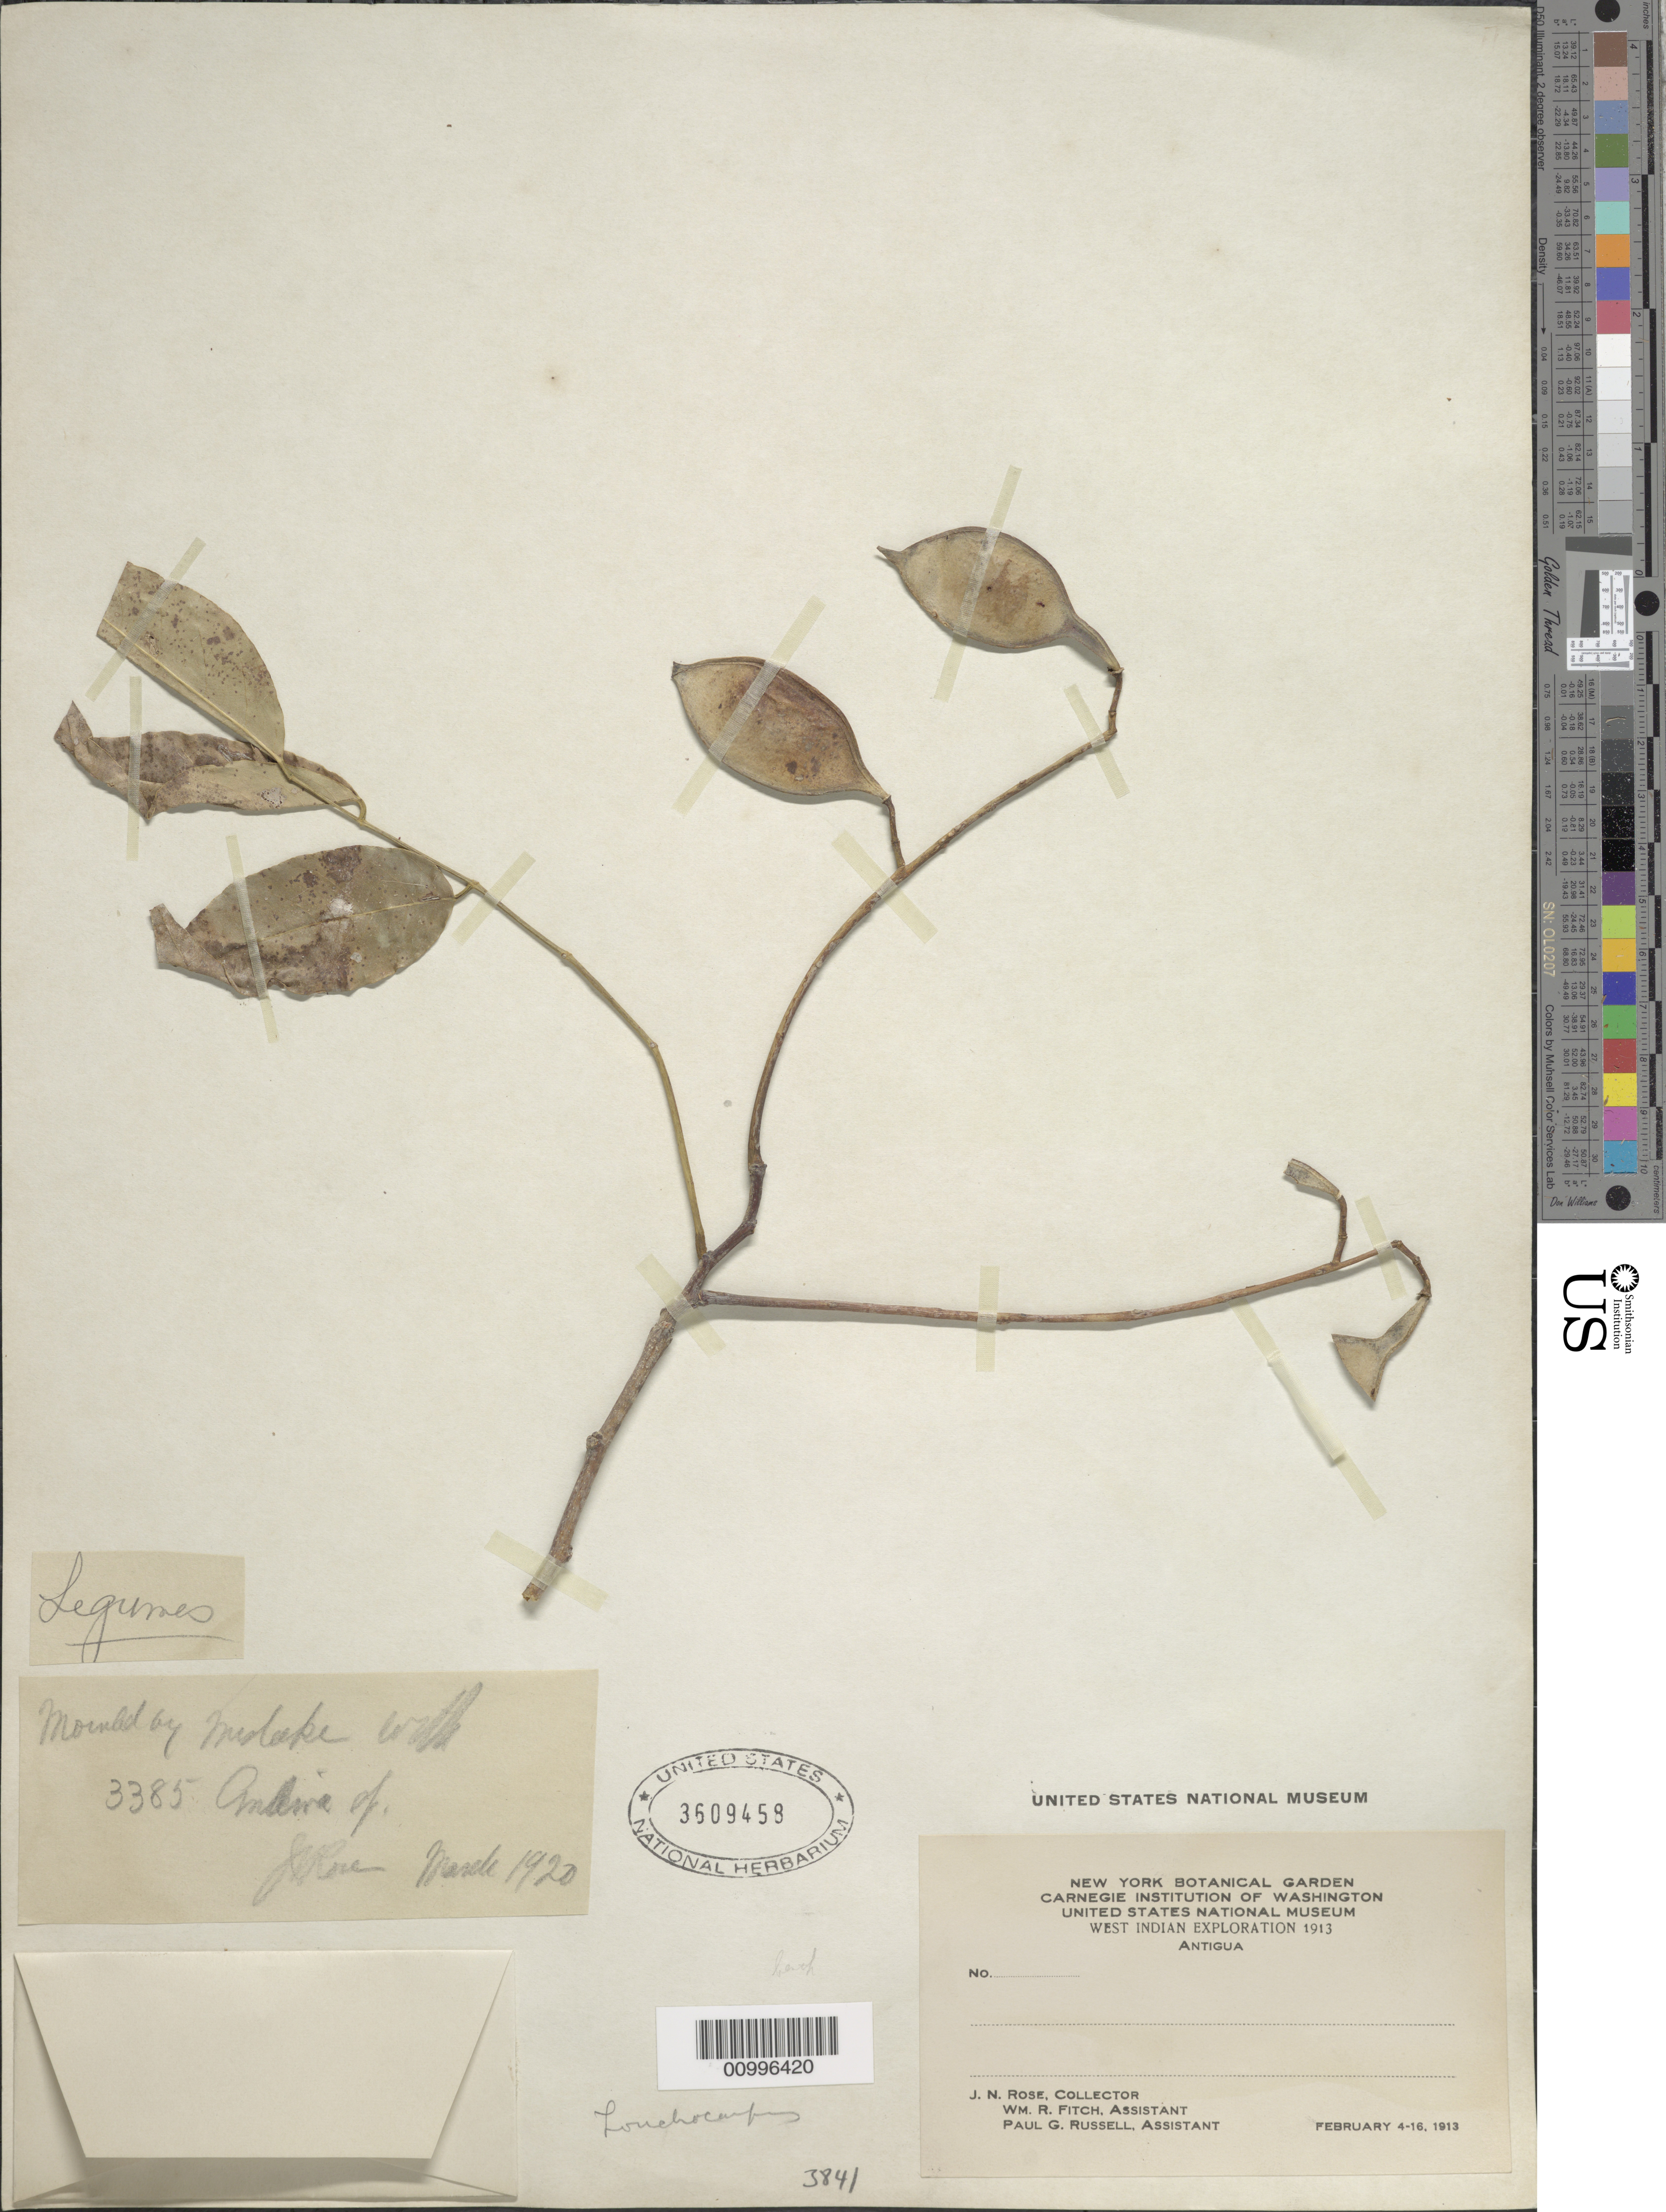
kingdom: Plantae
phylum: Tracheophyta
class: Magnoliopsida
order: Fabales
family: Fabaceae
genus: Lonchocarpus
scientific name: Lonchocarpus violaceus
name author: (Jacq.) DC.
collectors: J. N. Rose, W. R. Fitch & P. G. Russell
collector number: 3385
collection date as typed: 04 Feb 1913 to 16 Feb 1913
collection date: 1913-02-04/1913-02-16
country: Antigua and Barbuda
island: Antigua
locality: Lonchocarpa?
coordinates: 0 N, 0 E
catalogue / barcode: US 3609458